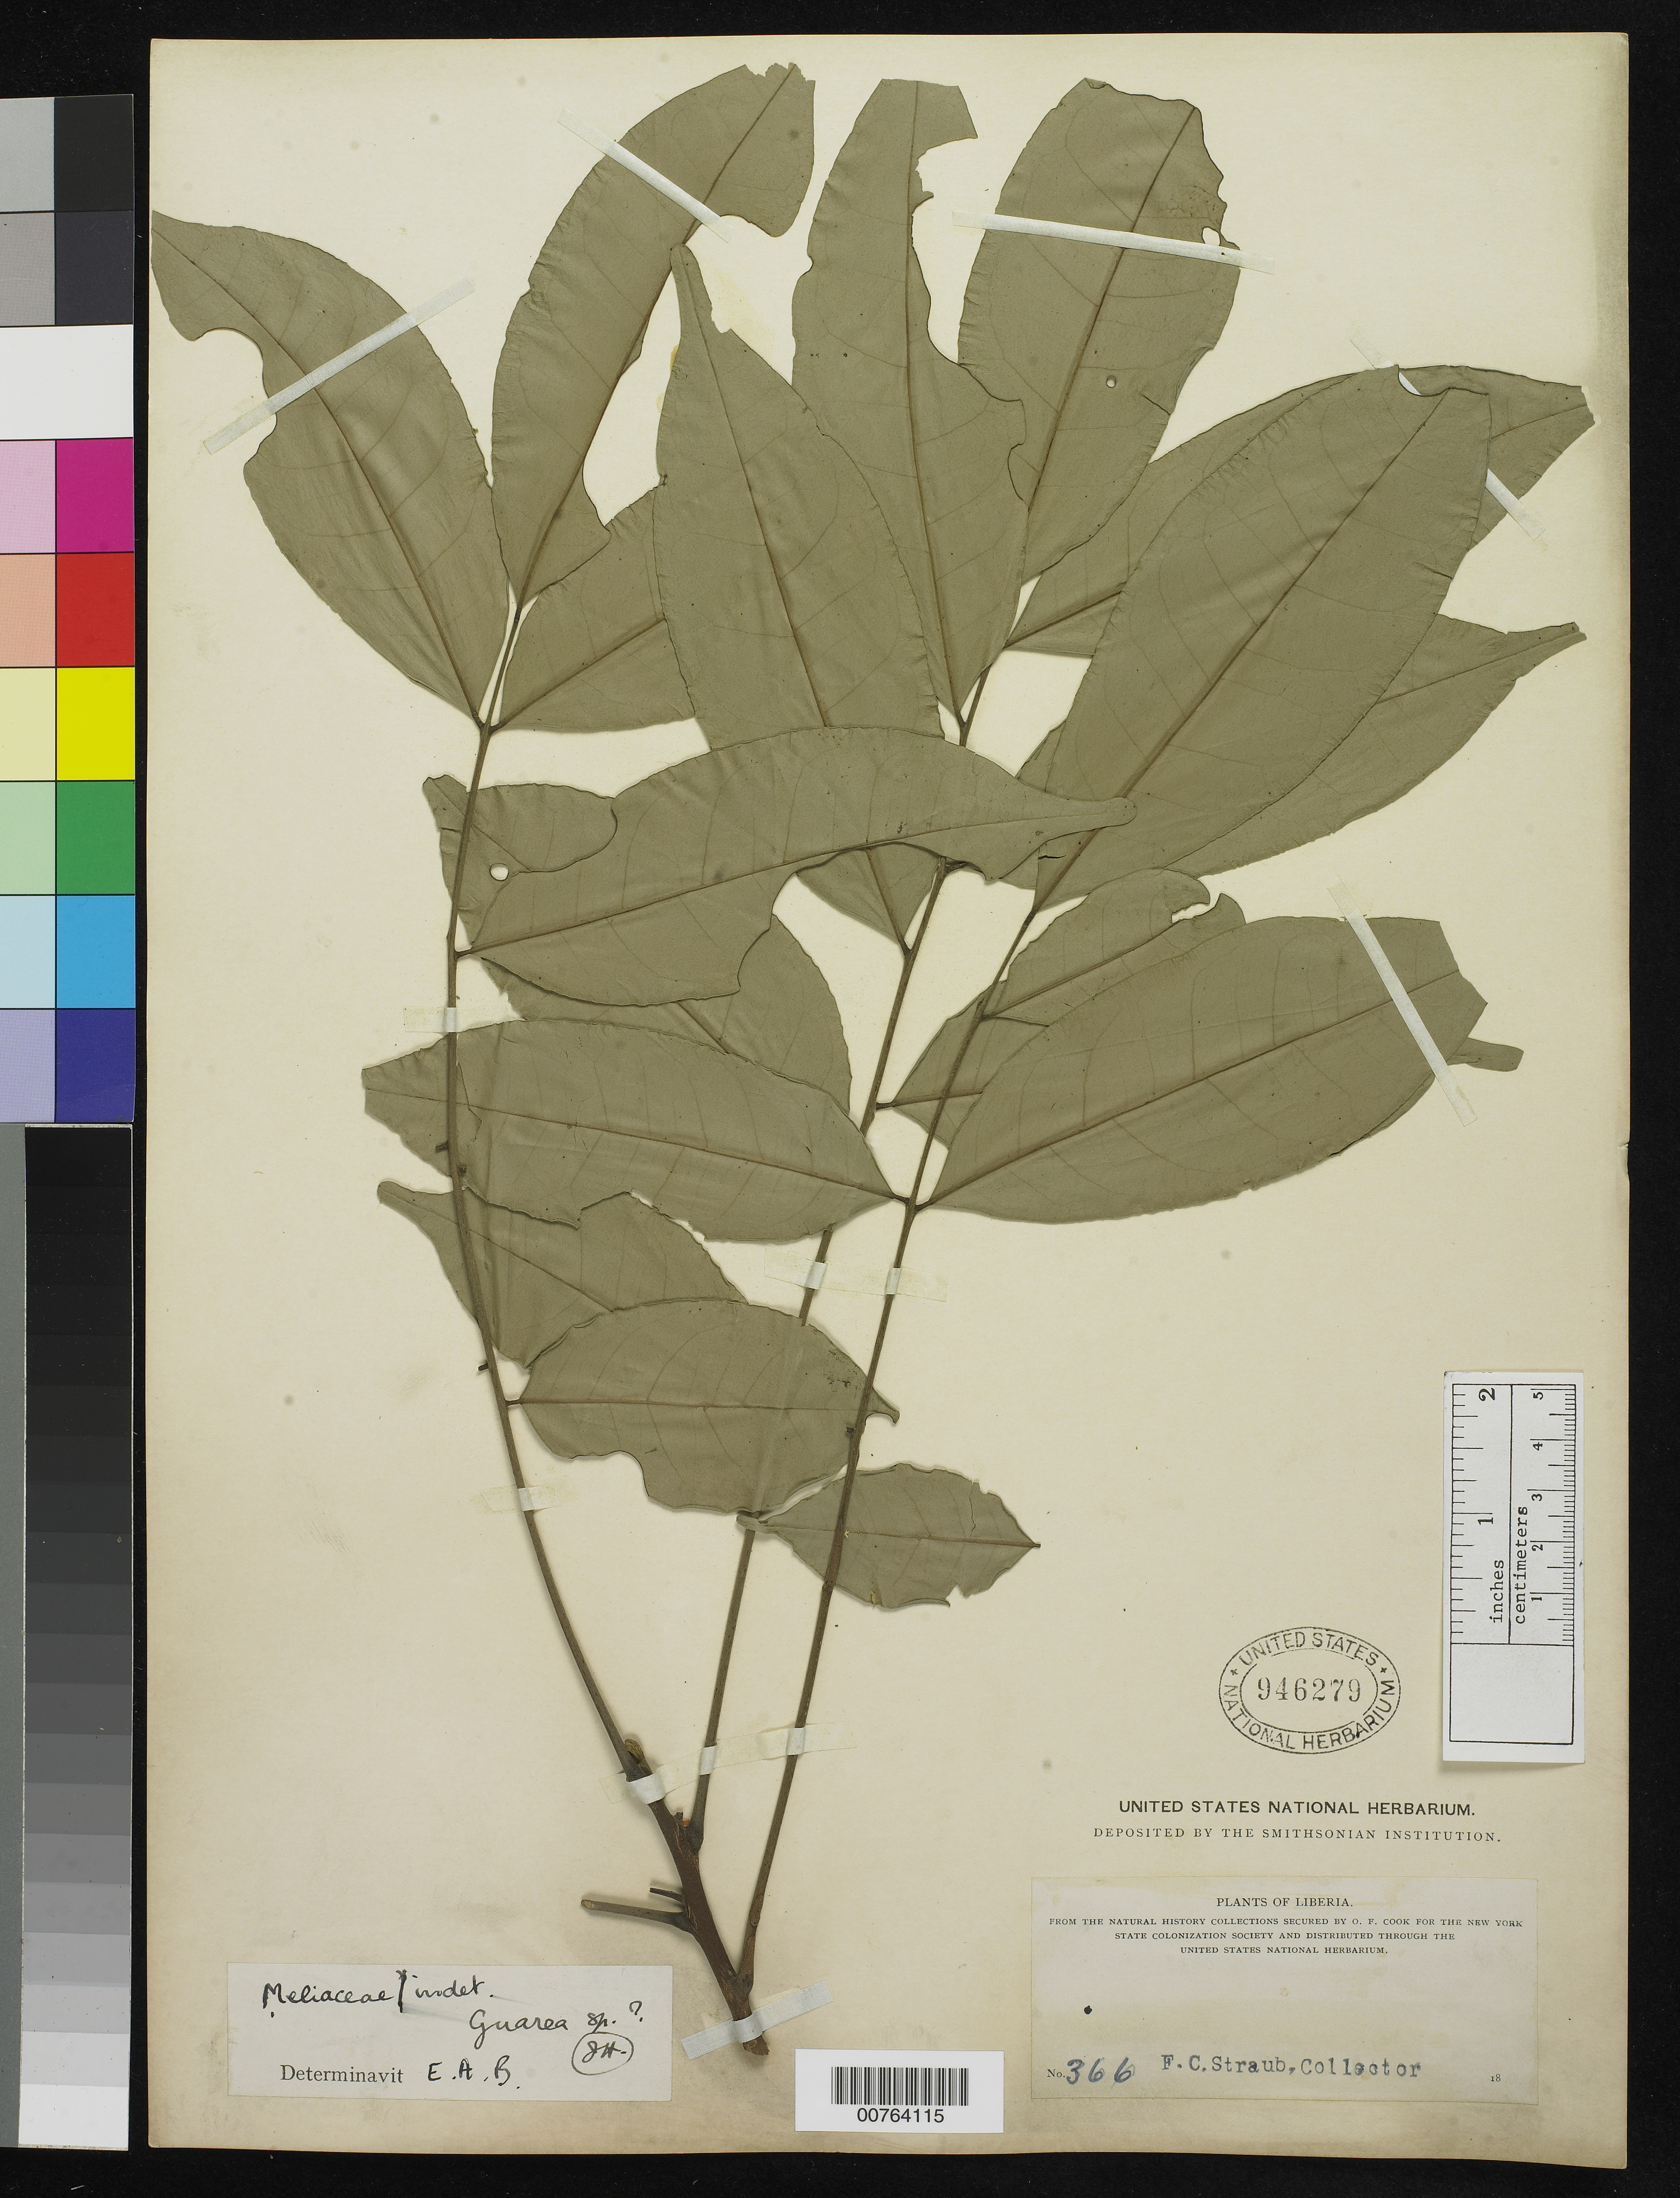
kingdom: Plantae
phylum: Tracheophyta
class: Magnoliopsida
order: Sapindales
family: Meliaceae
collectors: F. Straub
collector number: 366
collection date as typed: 18--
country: Liberia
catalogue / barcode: US 946279